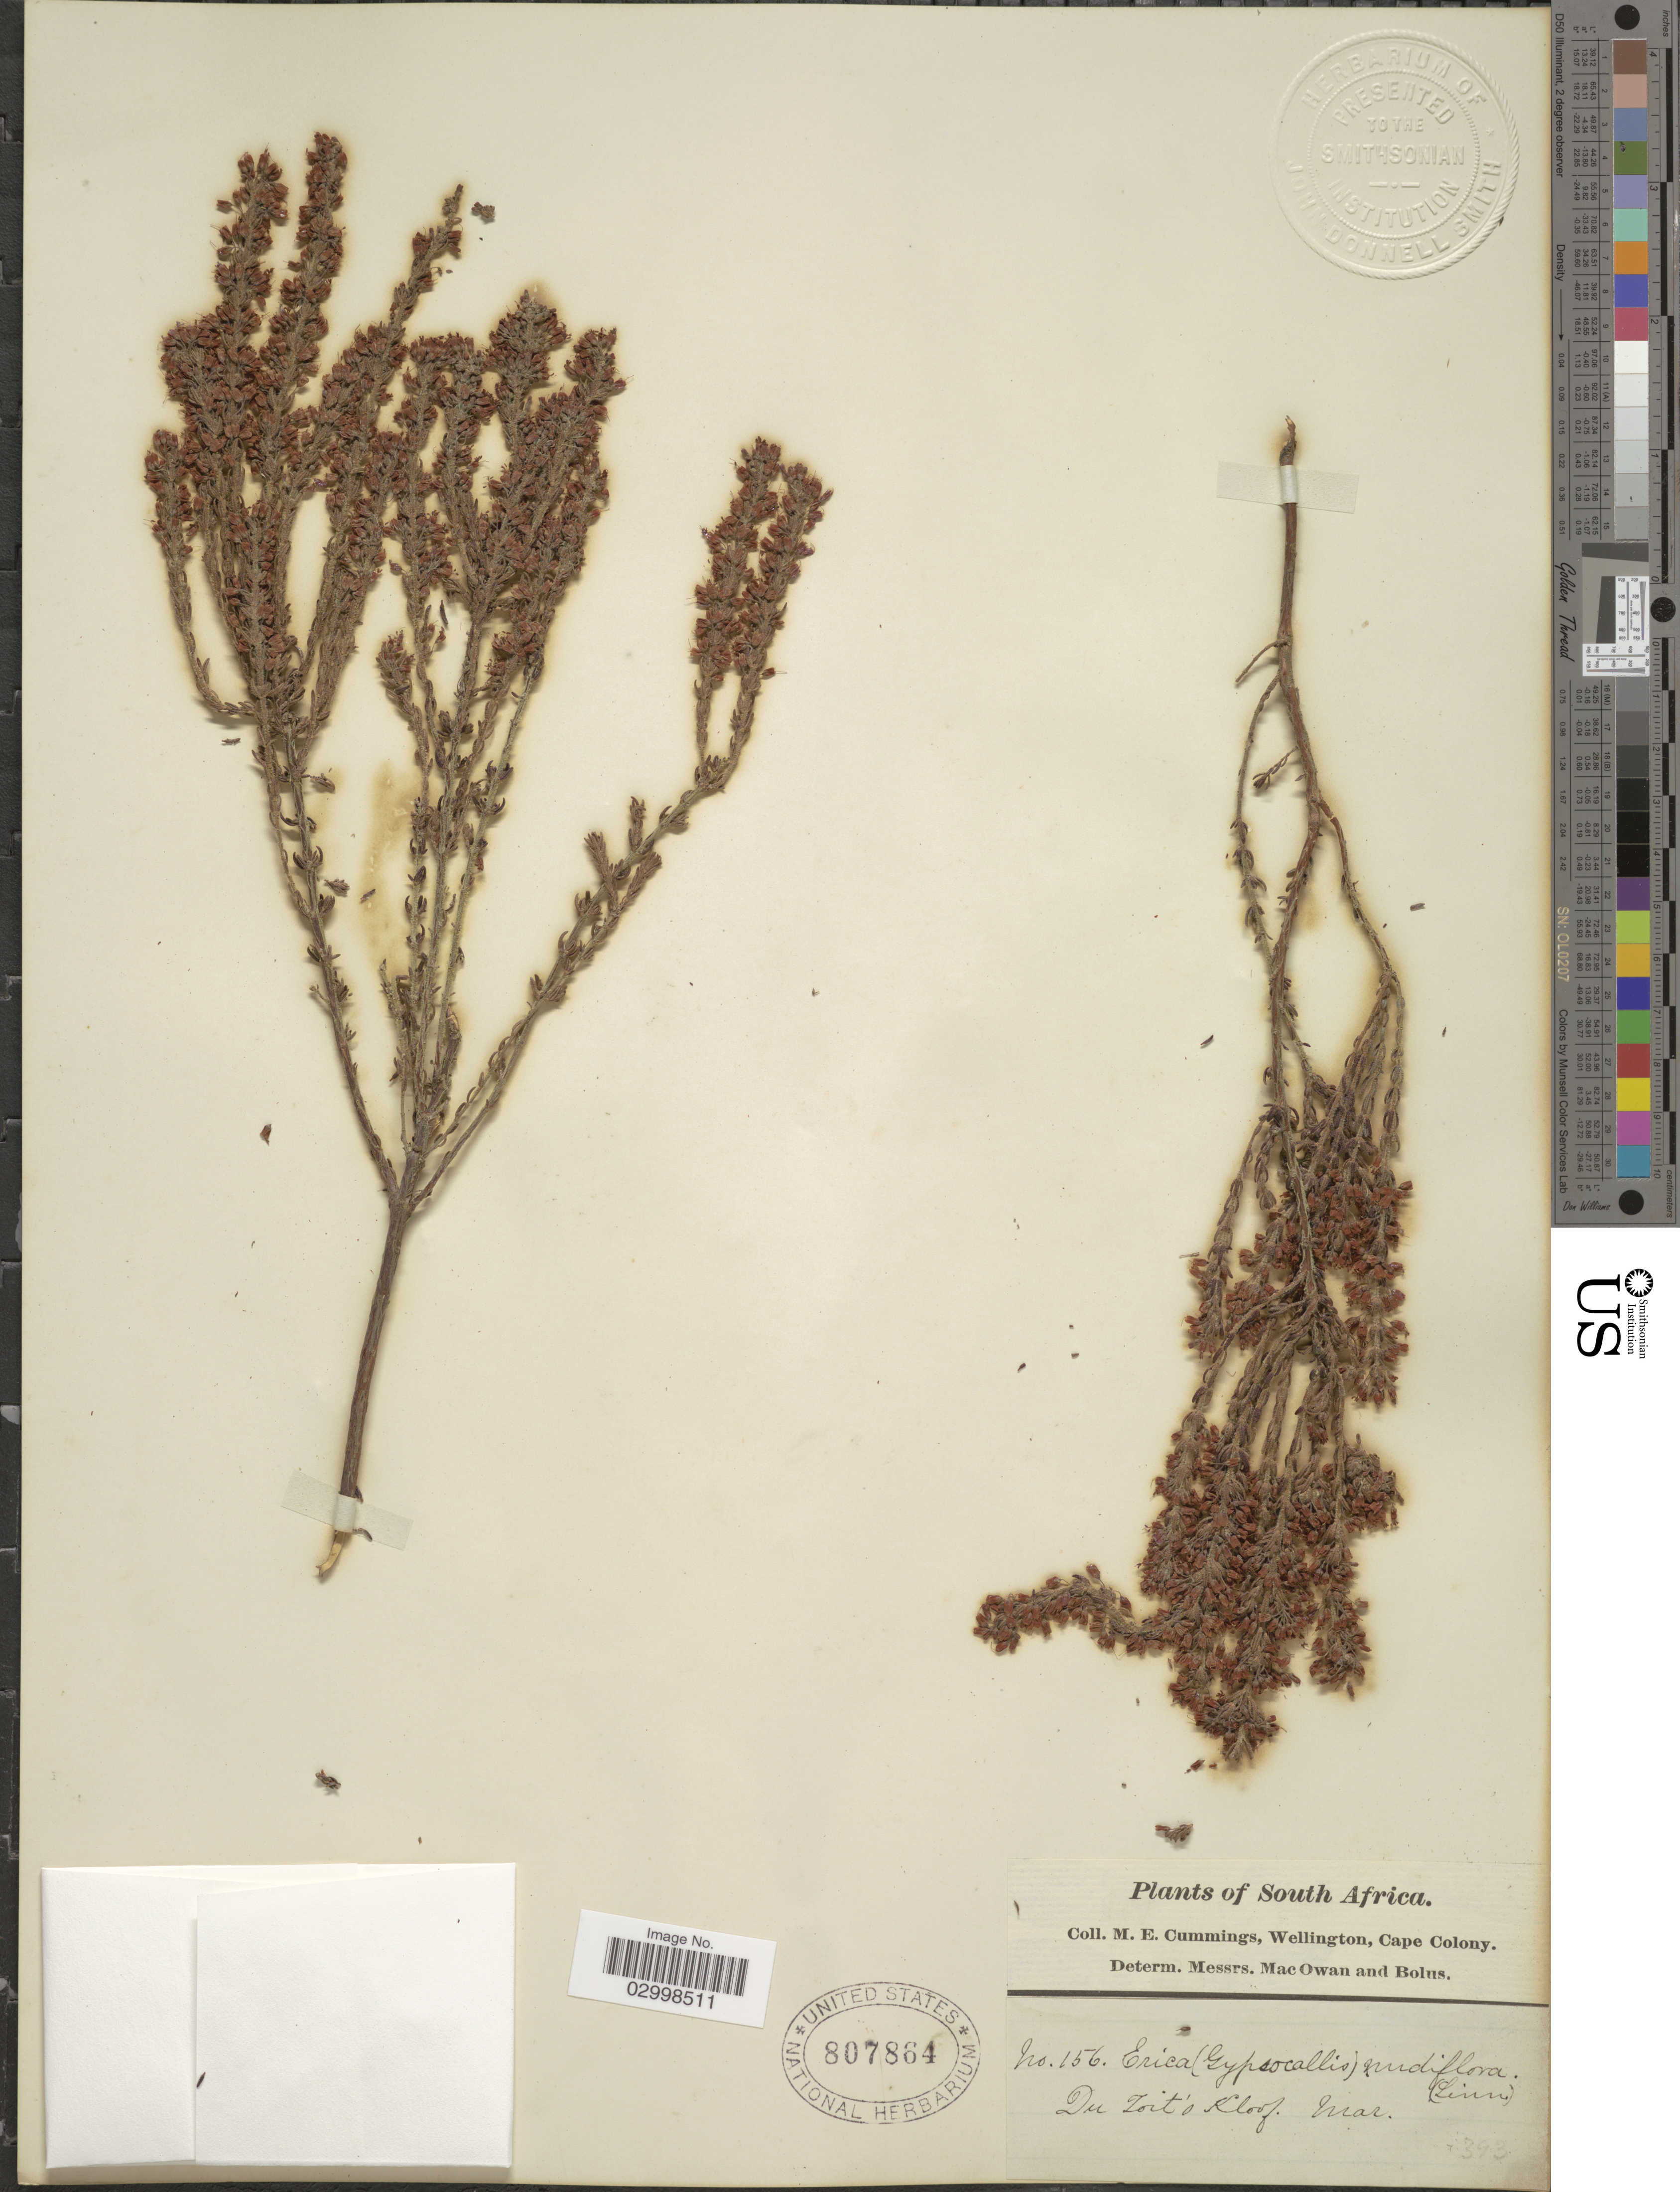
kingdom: Plantae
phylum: Tracheophyta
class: Magnoliopsida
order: Ericales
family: Ericaceae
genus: Erica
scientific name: Erica nudiflora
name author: L.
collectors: M. E. Cummings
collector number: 156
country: South Africa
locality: Du Toit's Kloof.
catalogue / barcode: US 807864